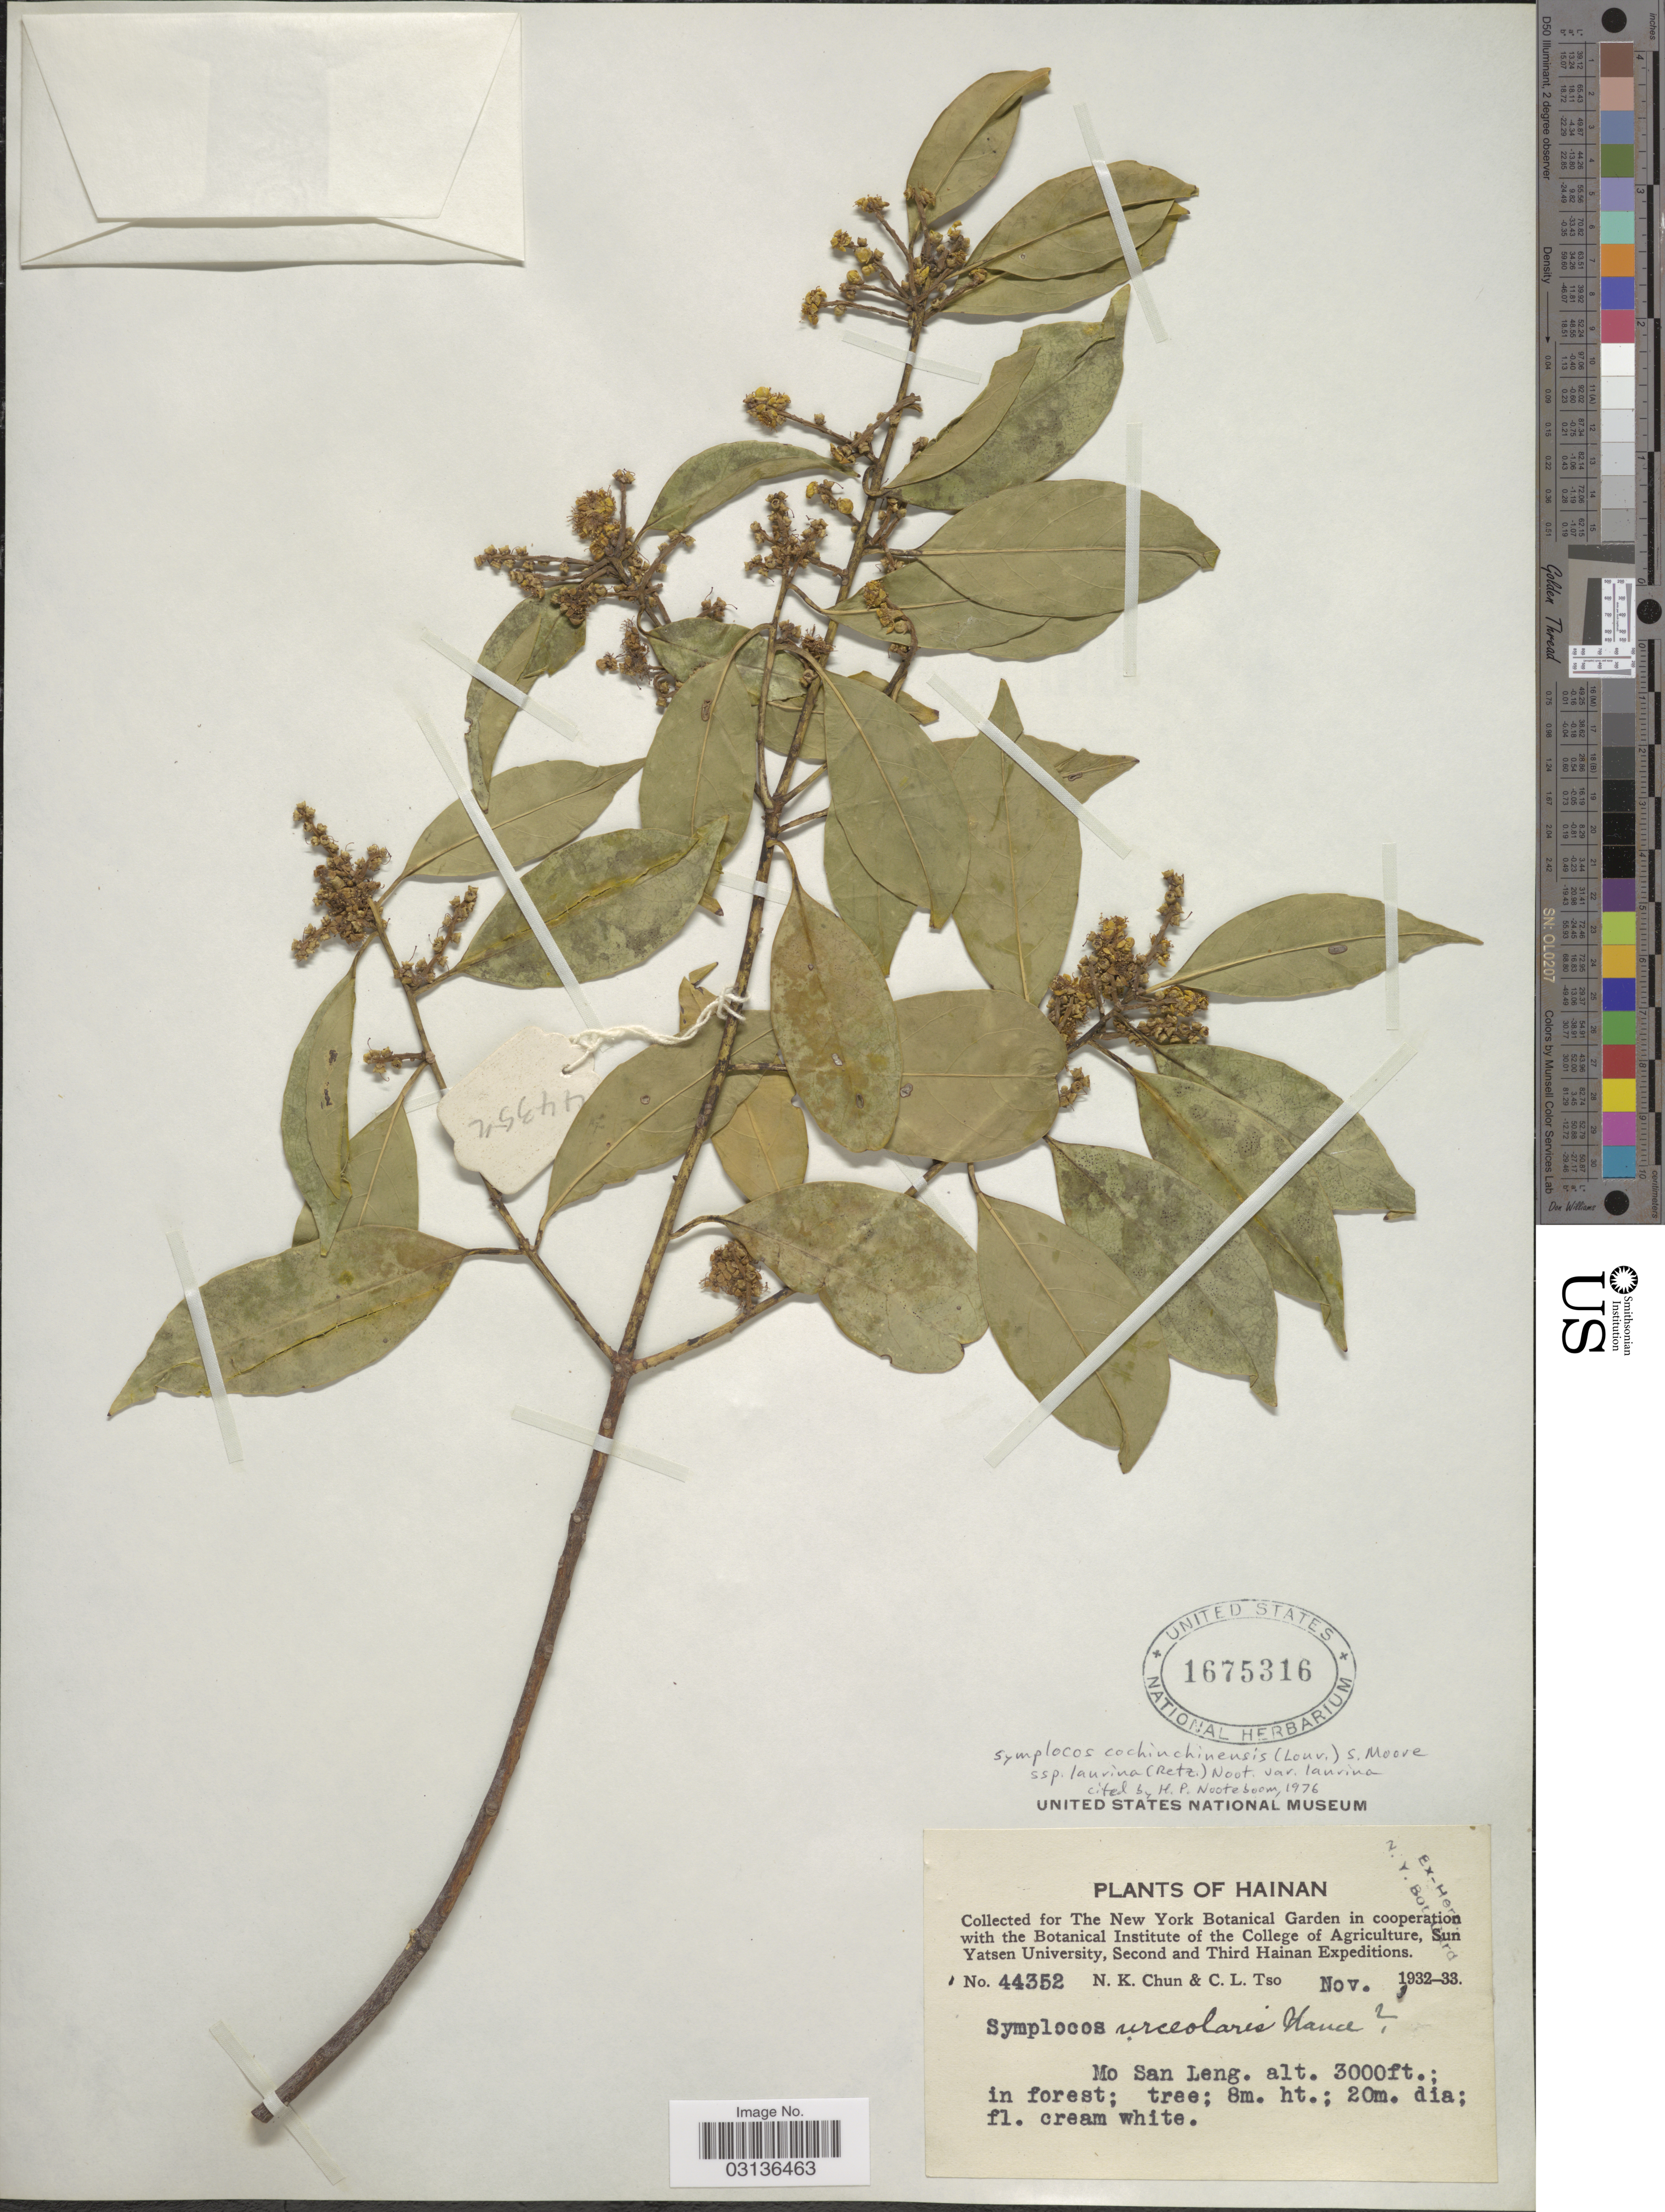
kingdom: Plantae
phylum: Tracheophyta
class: Magnoliopsida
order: Ericales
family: Symplocaceae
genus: Symplocos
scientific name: Symplocos cochinchinensis subsp. laurina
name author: (Retz.) Noot.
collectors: N. K. Chun & C. Tso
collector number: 44352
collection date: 1932-11/1933-11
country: China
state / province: Hainan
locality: Mo San Leng. In forest.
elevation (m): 914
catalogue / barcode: US 1675316